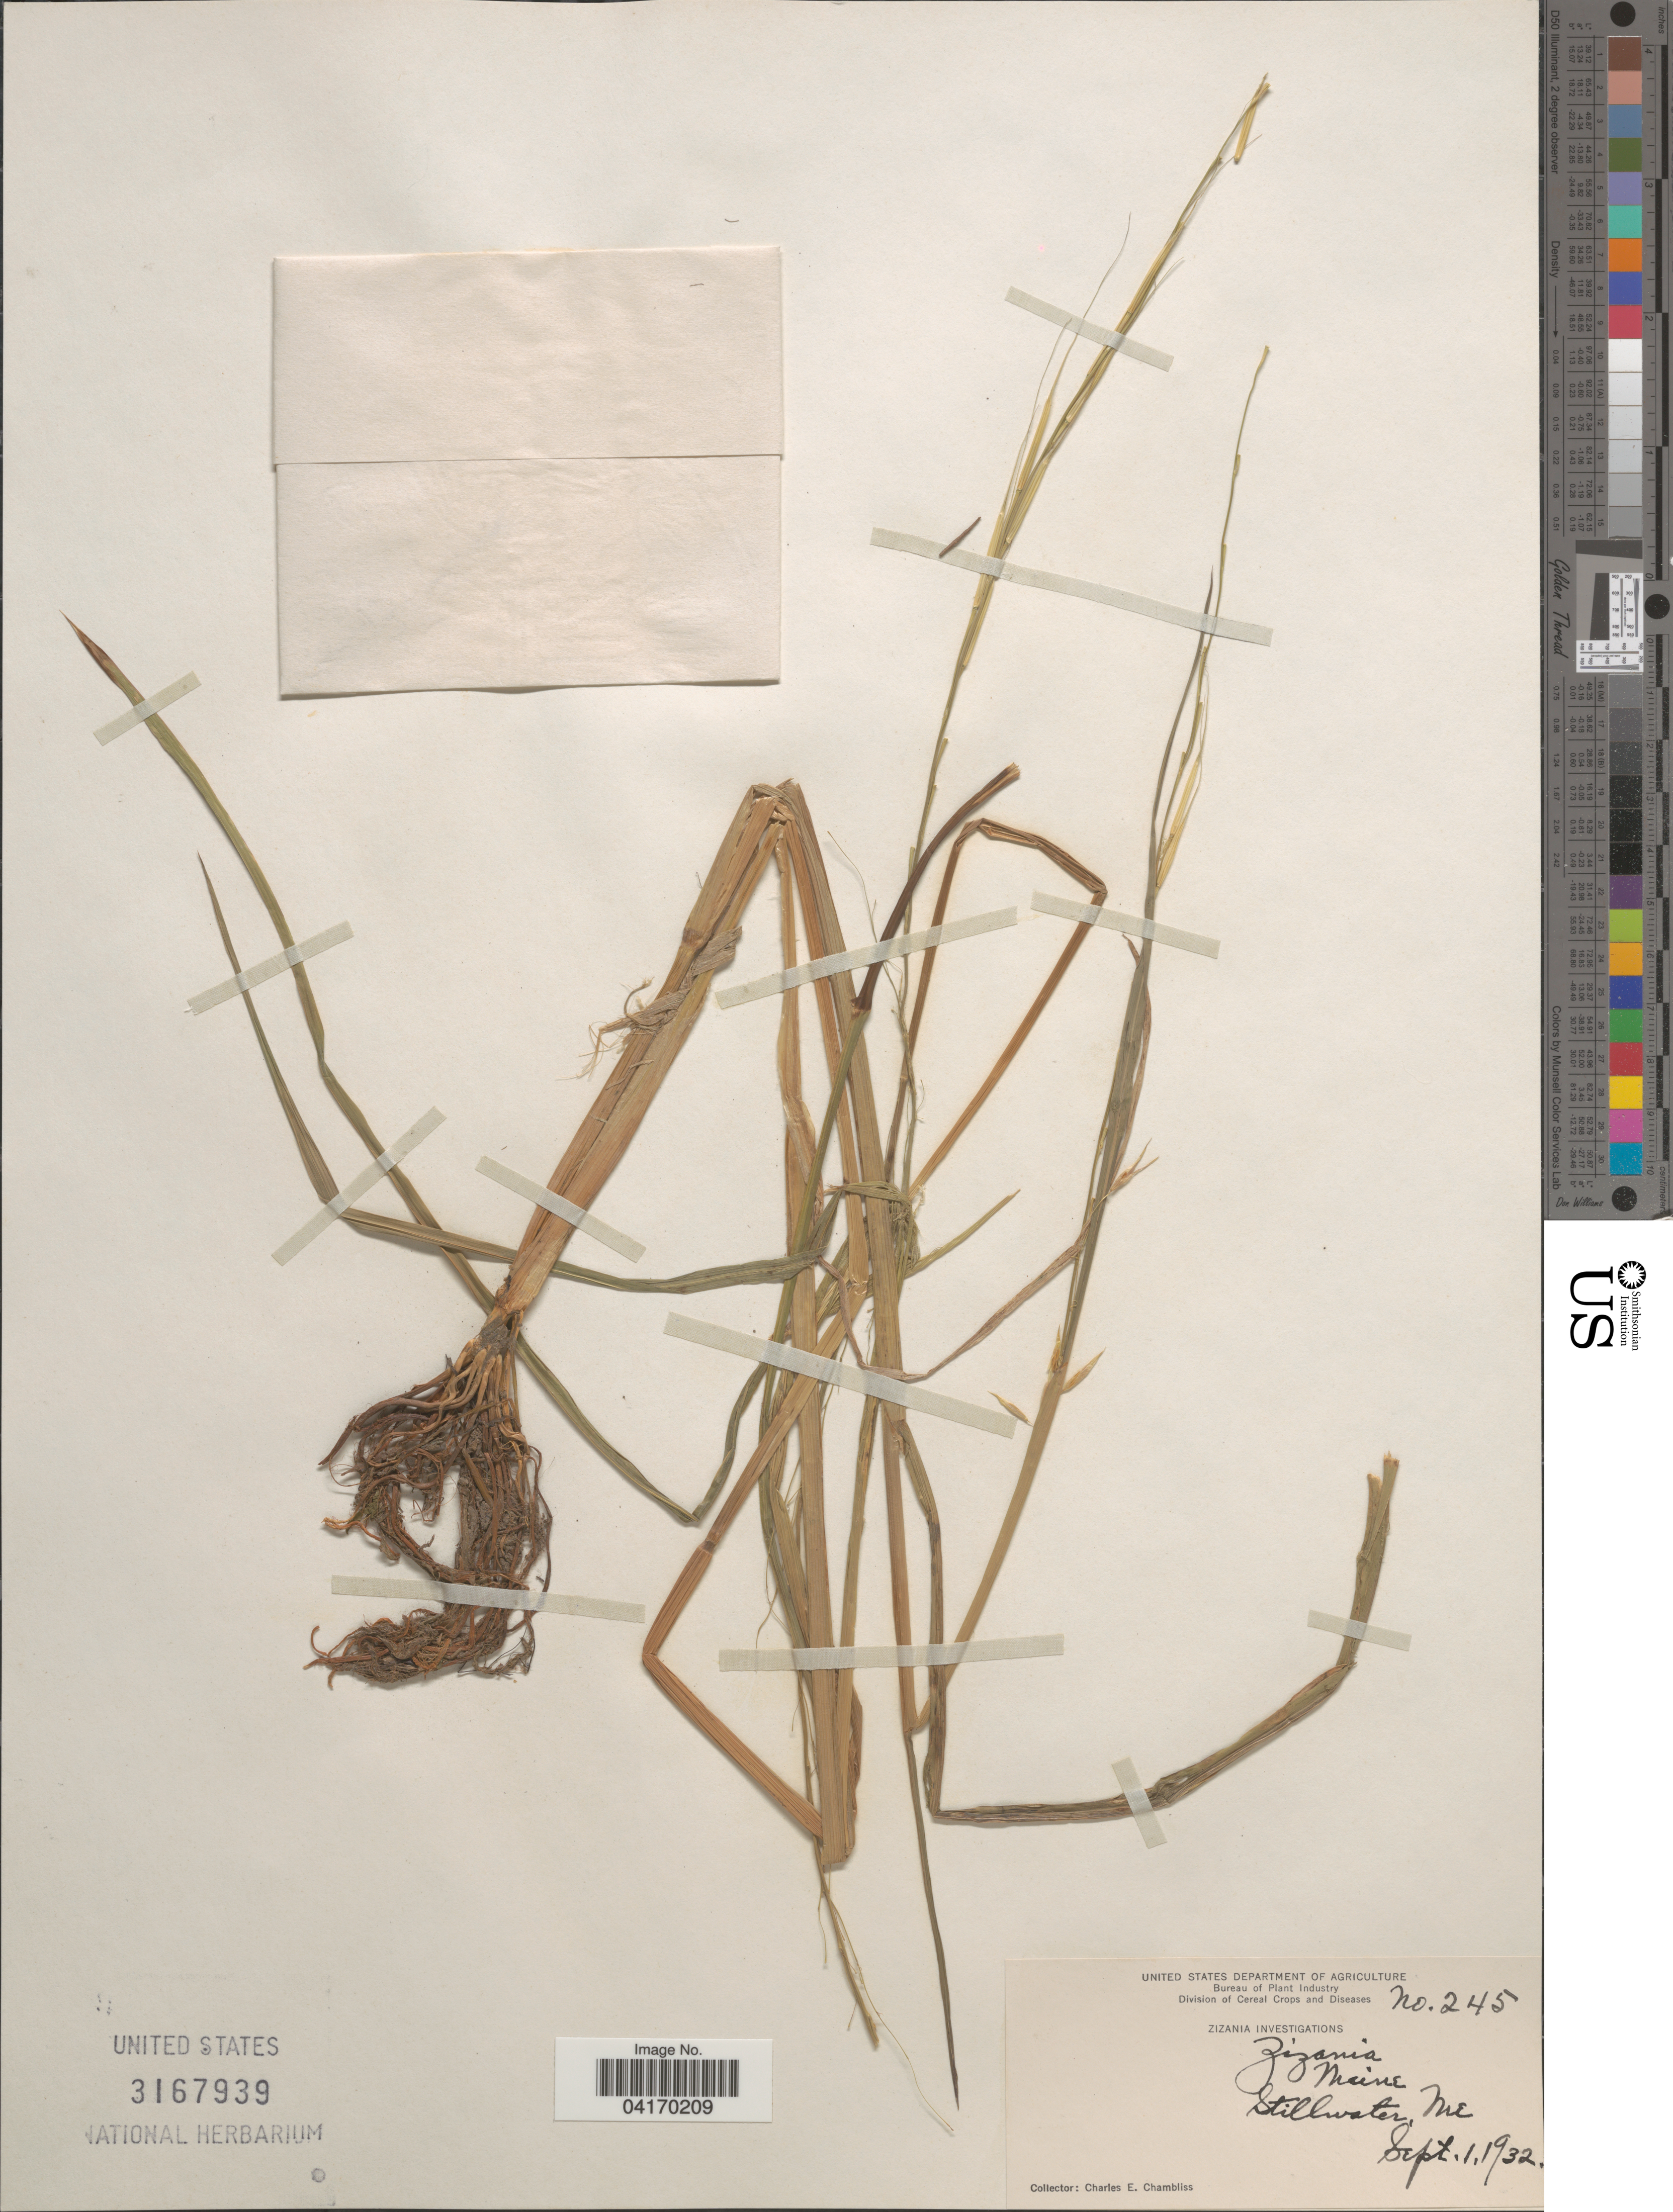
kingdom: Plantae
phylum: Tracheophyta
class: Liliopsida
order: Poales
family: Poaceae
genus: Zizania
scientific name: Zizania palustris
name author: L.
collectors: C. Chambliss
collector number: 245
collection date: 1932-09-01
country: United States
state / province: Maine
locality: Stillwater.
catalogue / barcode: US 3167393